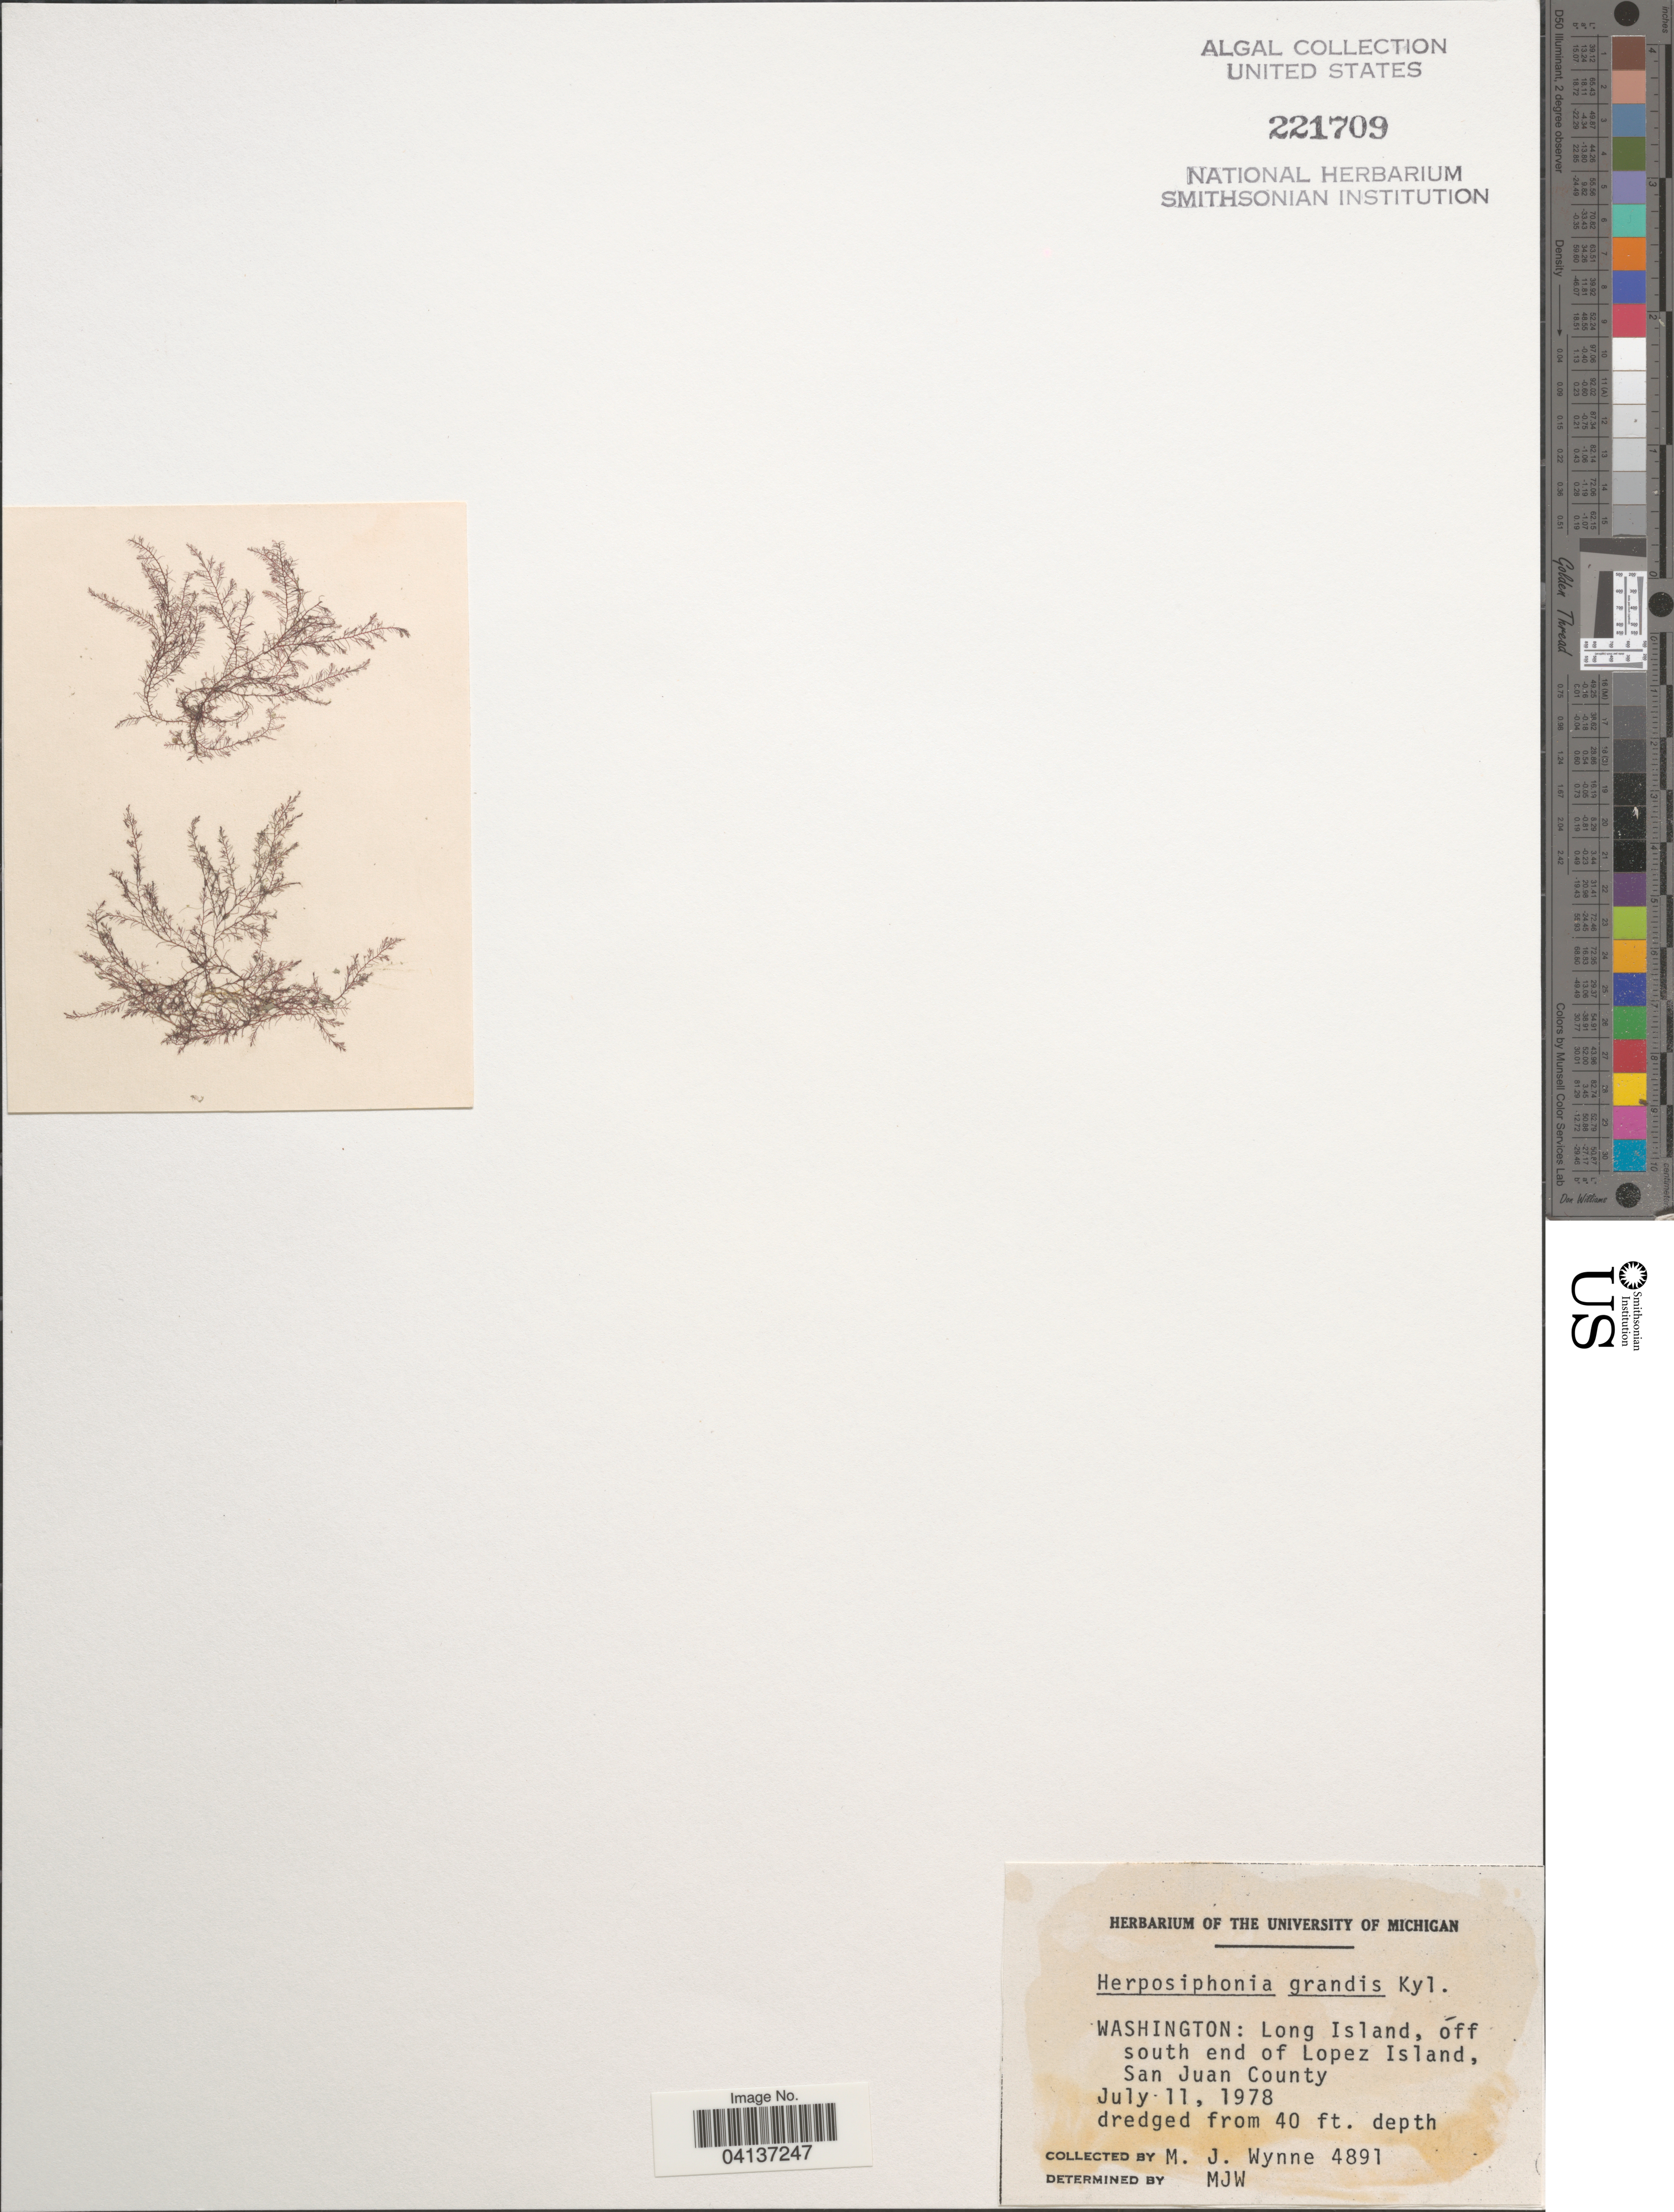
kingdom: Plantae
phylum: Rhodophyta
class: Florideophyceae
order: Ceramiales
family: Rhodomelaceae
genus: Herposiphonia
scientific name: Herposiphonia grandis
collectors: M.J. Wynne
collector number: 4891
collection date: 1978-07-11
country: United States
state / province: Washington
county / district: San Juan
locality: Long Island, off south end of Lopez Island, San Juan County.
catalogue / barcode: US 221709